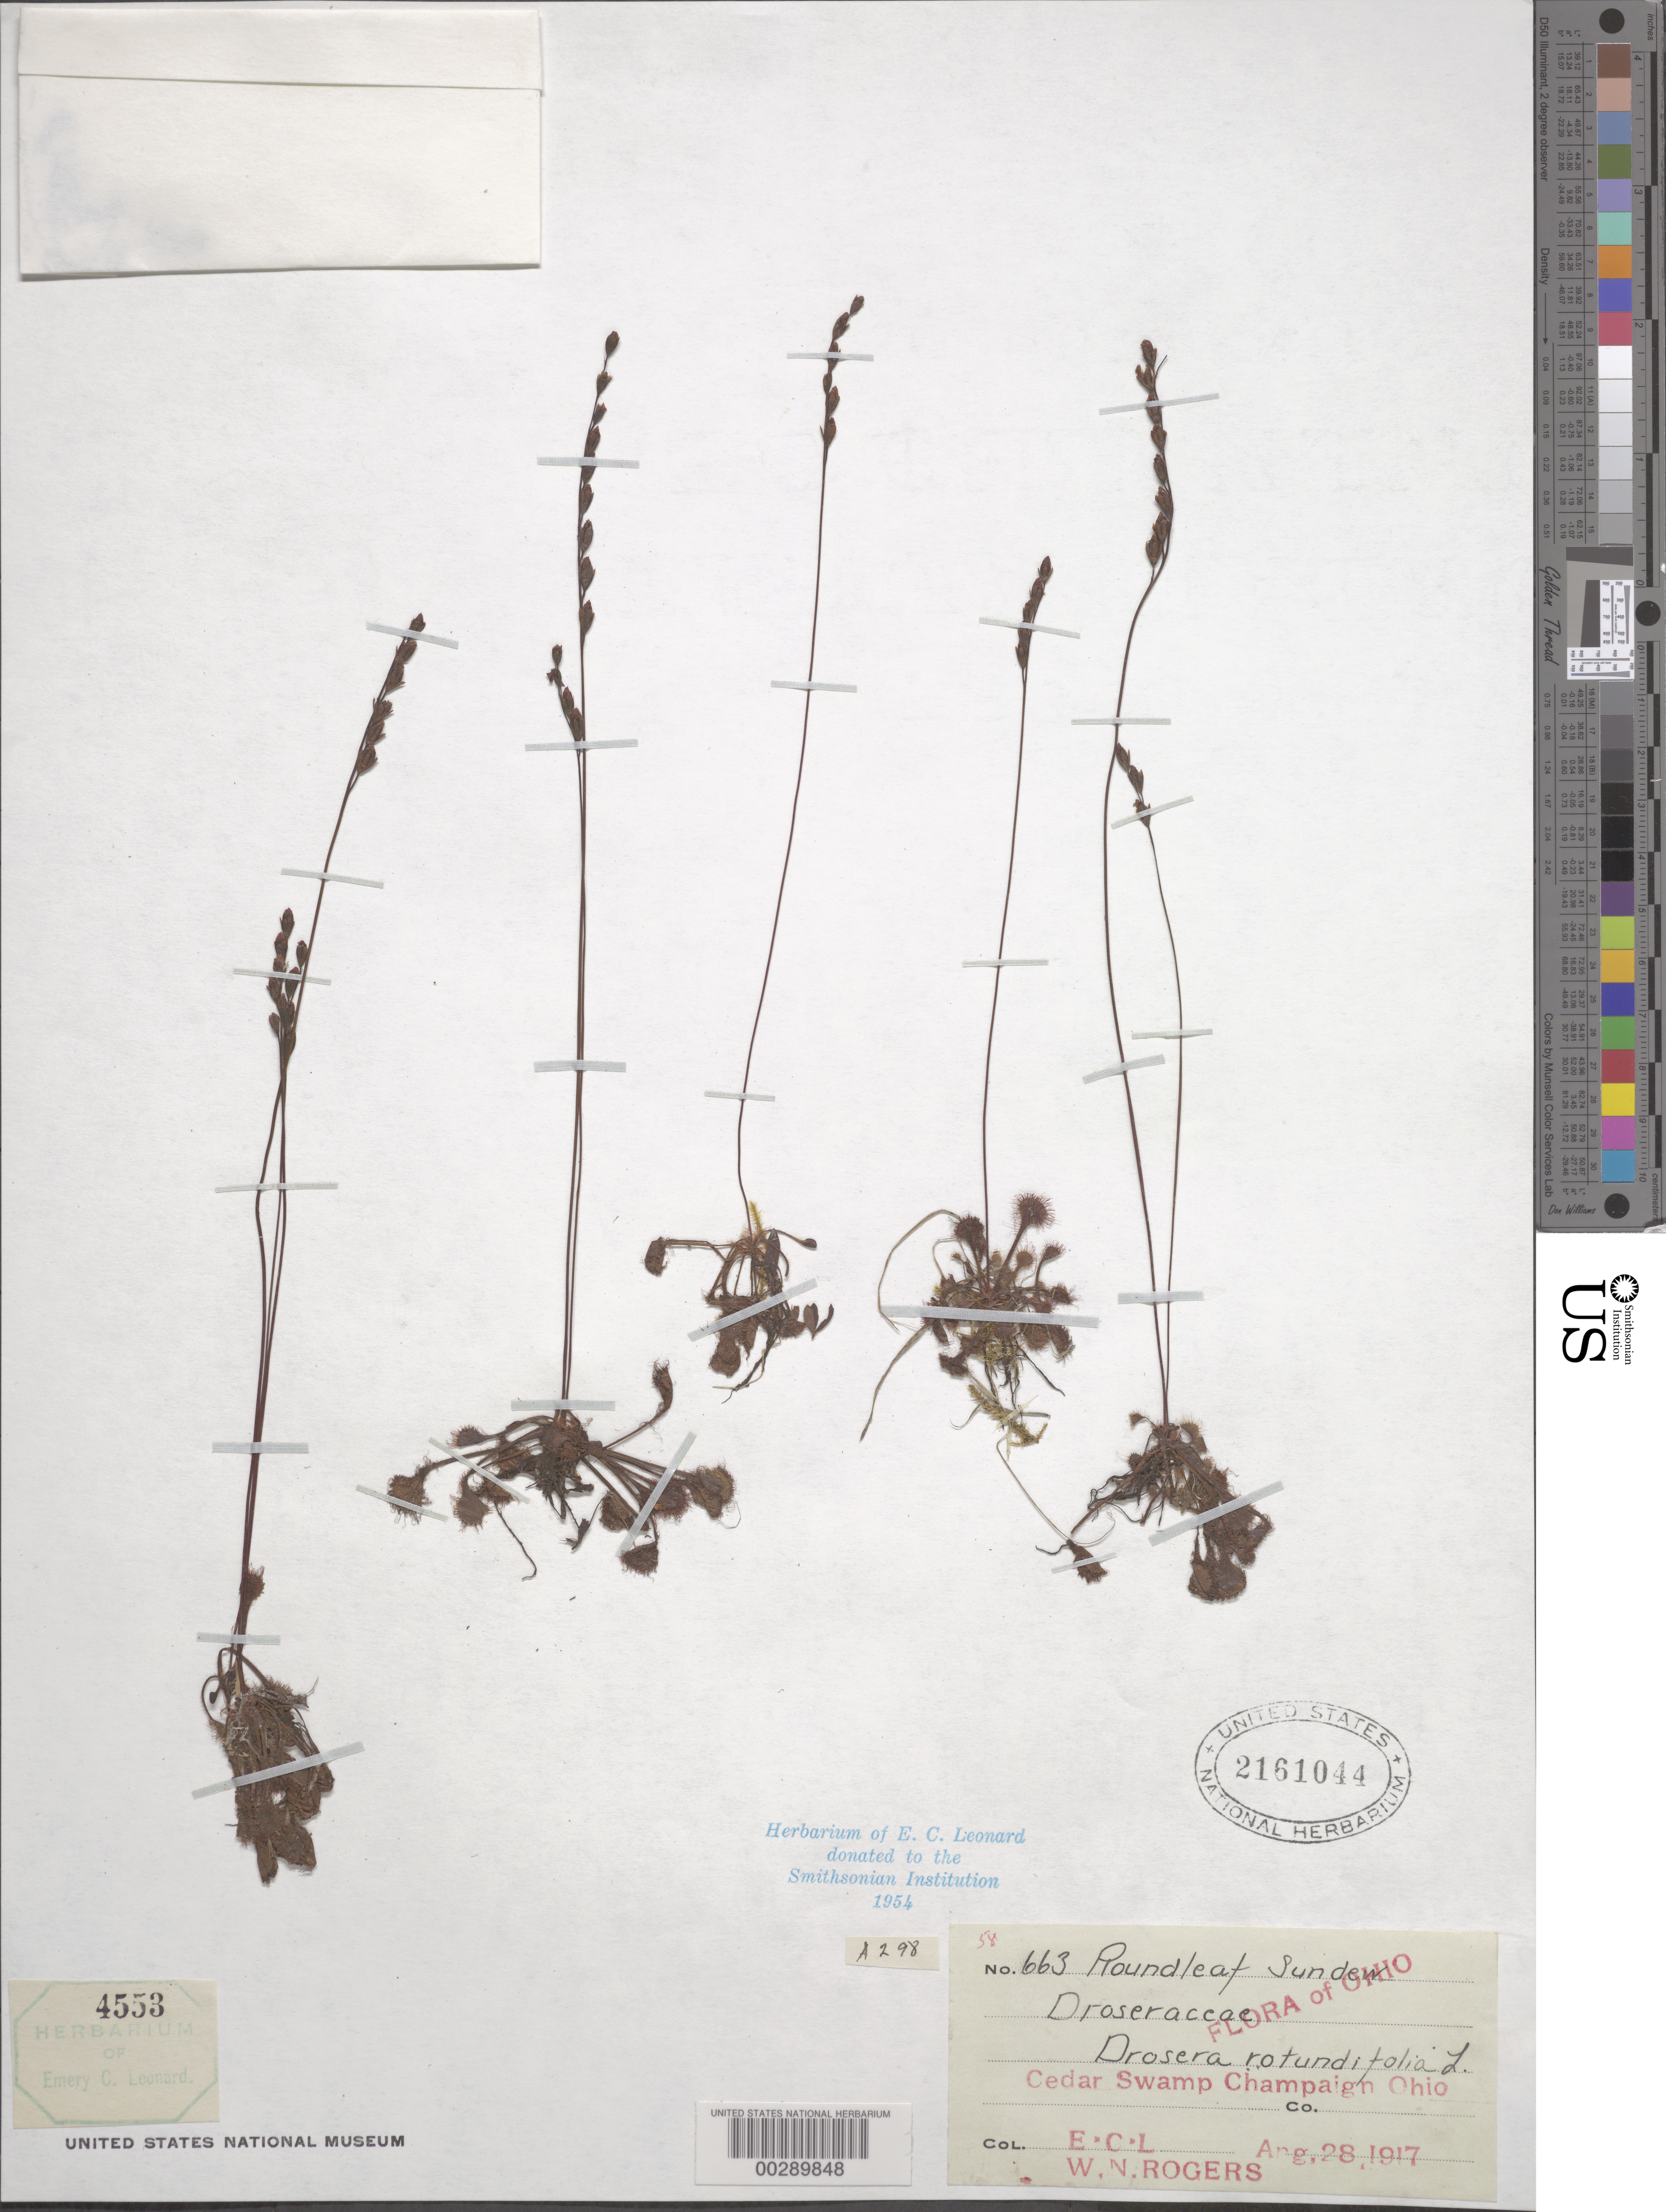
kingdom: Plantae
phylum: Tracheophyta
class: Magnoliopsida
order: Caryophyllales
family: Droseraceae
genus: Drosera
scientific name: Drosera rotundifolia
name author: L.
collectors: E. C. Leonard & W. Rogers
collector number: A298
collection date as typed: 28 Aug 1917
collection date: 1917-08-28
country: United States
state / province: Ohio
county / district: Champaign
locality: Cedar swamp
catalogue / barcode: US 2161044